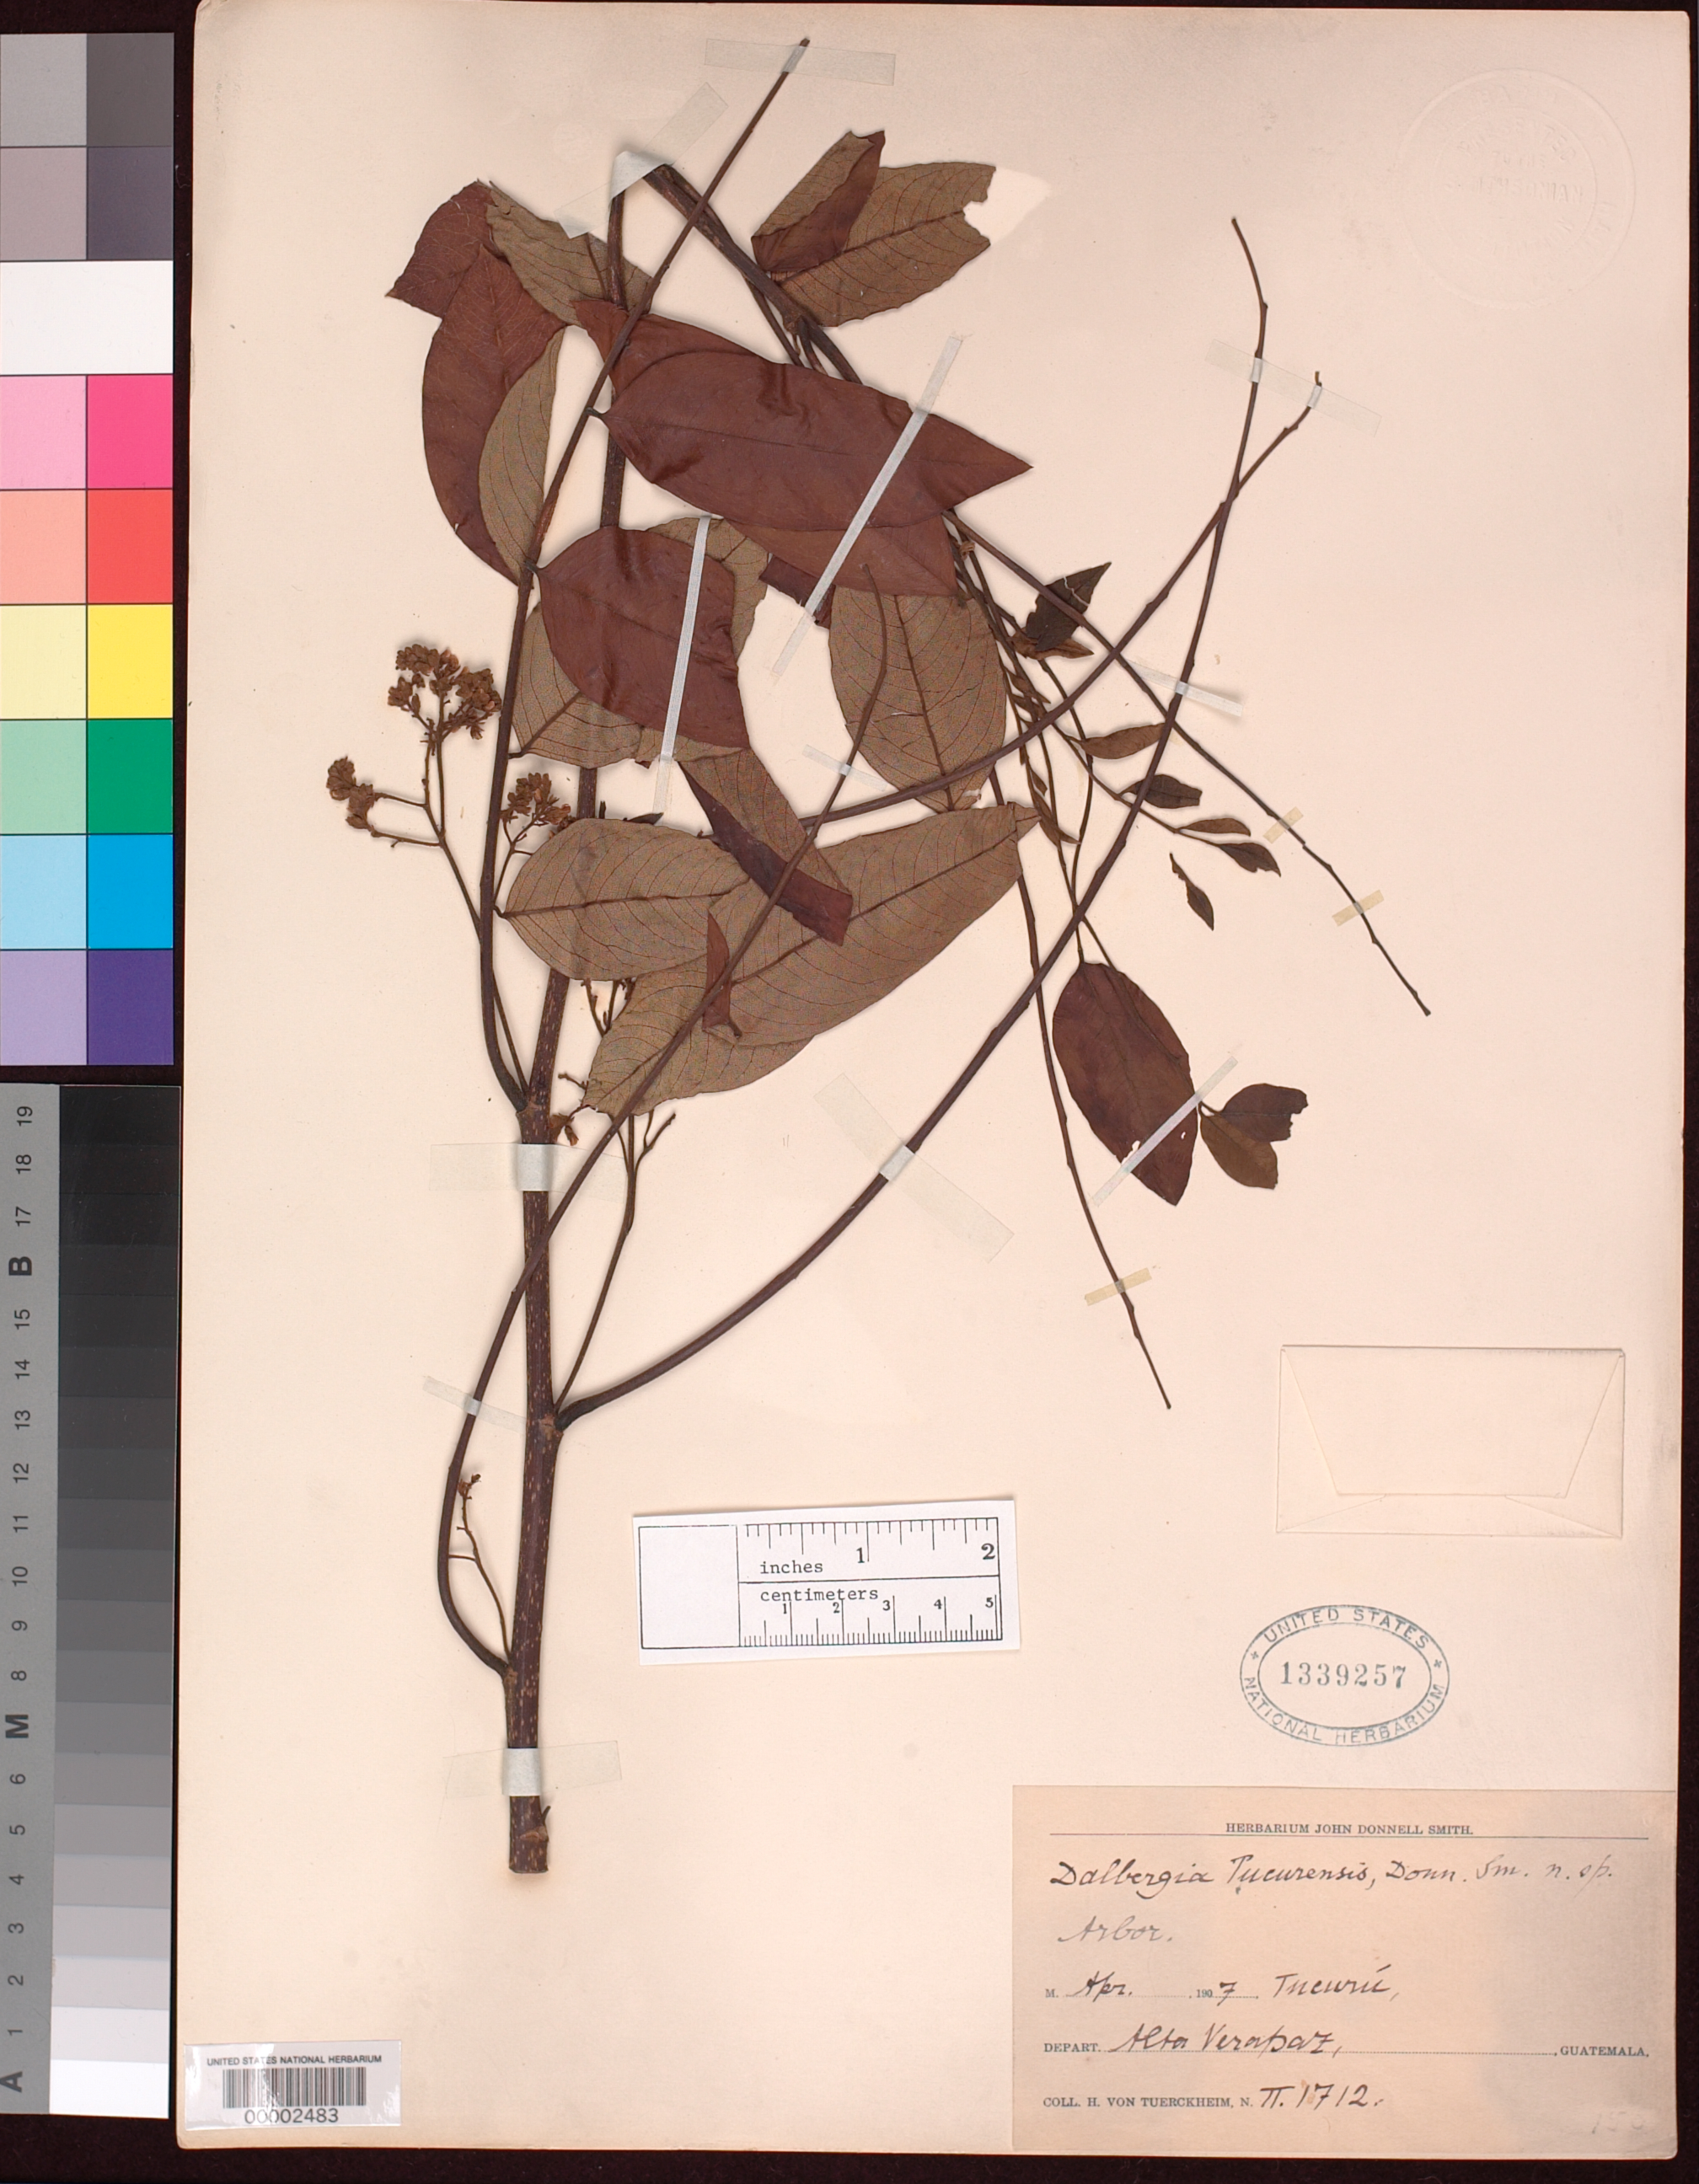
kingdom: Plantae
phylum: Tracheophyta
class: Magnoliopsida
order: Fabales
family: Fabaceae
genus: Dalbergia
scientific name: Dalbergia tucurensis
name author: Donn. Sm.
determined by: Linares, J. L., (MEXICO)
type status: Type Collection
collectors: H. von Türckheim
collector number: II 1712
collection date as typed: Apr 1907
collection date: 1907-04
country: Guatemala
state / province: Alta Verapaz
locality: Concepcion prope Tucuru.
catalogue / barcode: US 1339257